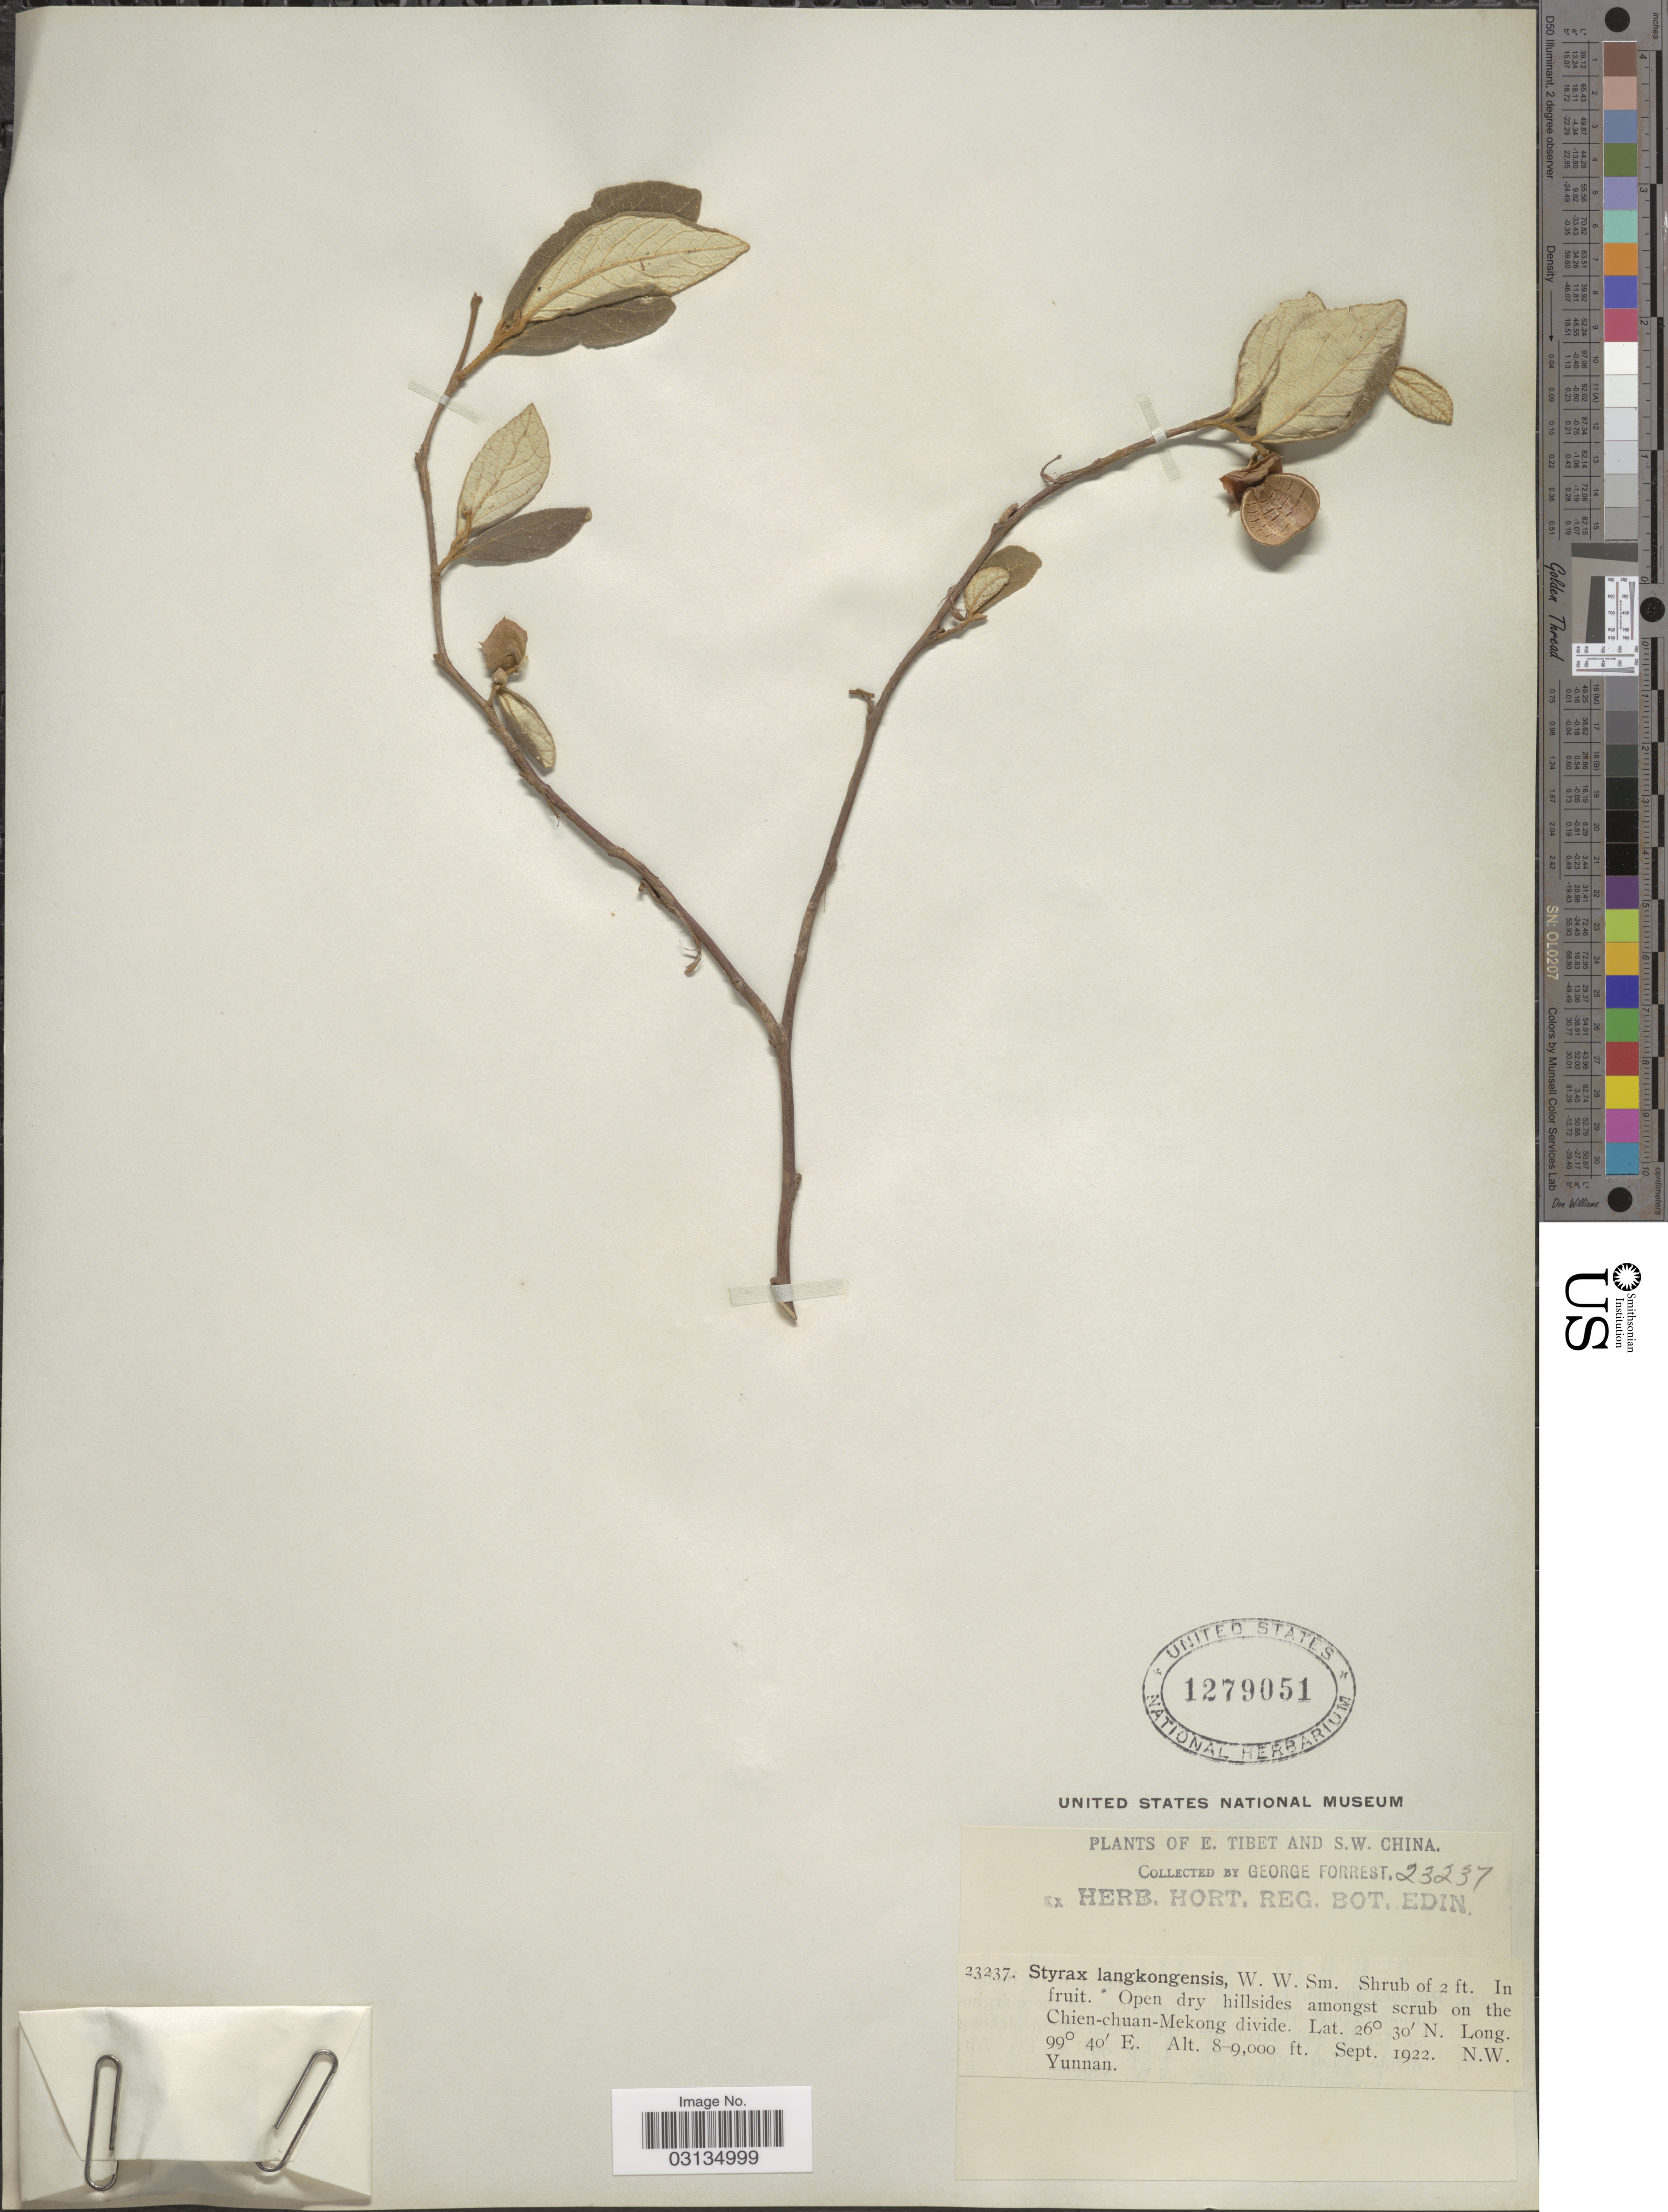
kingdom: Plantae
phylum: Tracheophyta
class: Magnoliopsida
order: Ericales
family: Styracaceae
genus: Styrax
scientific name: Styrax langkongensis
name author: W.W. Sm.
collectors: G. Forrest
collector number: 23237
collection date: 1922-09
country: China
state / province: Yunnan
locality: S.W. China, Open dry hillsides amongst scrub on the Chien-chuan-Mekong divide, N.W. Yunnan.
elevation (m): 2438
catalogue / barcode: US 1279051